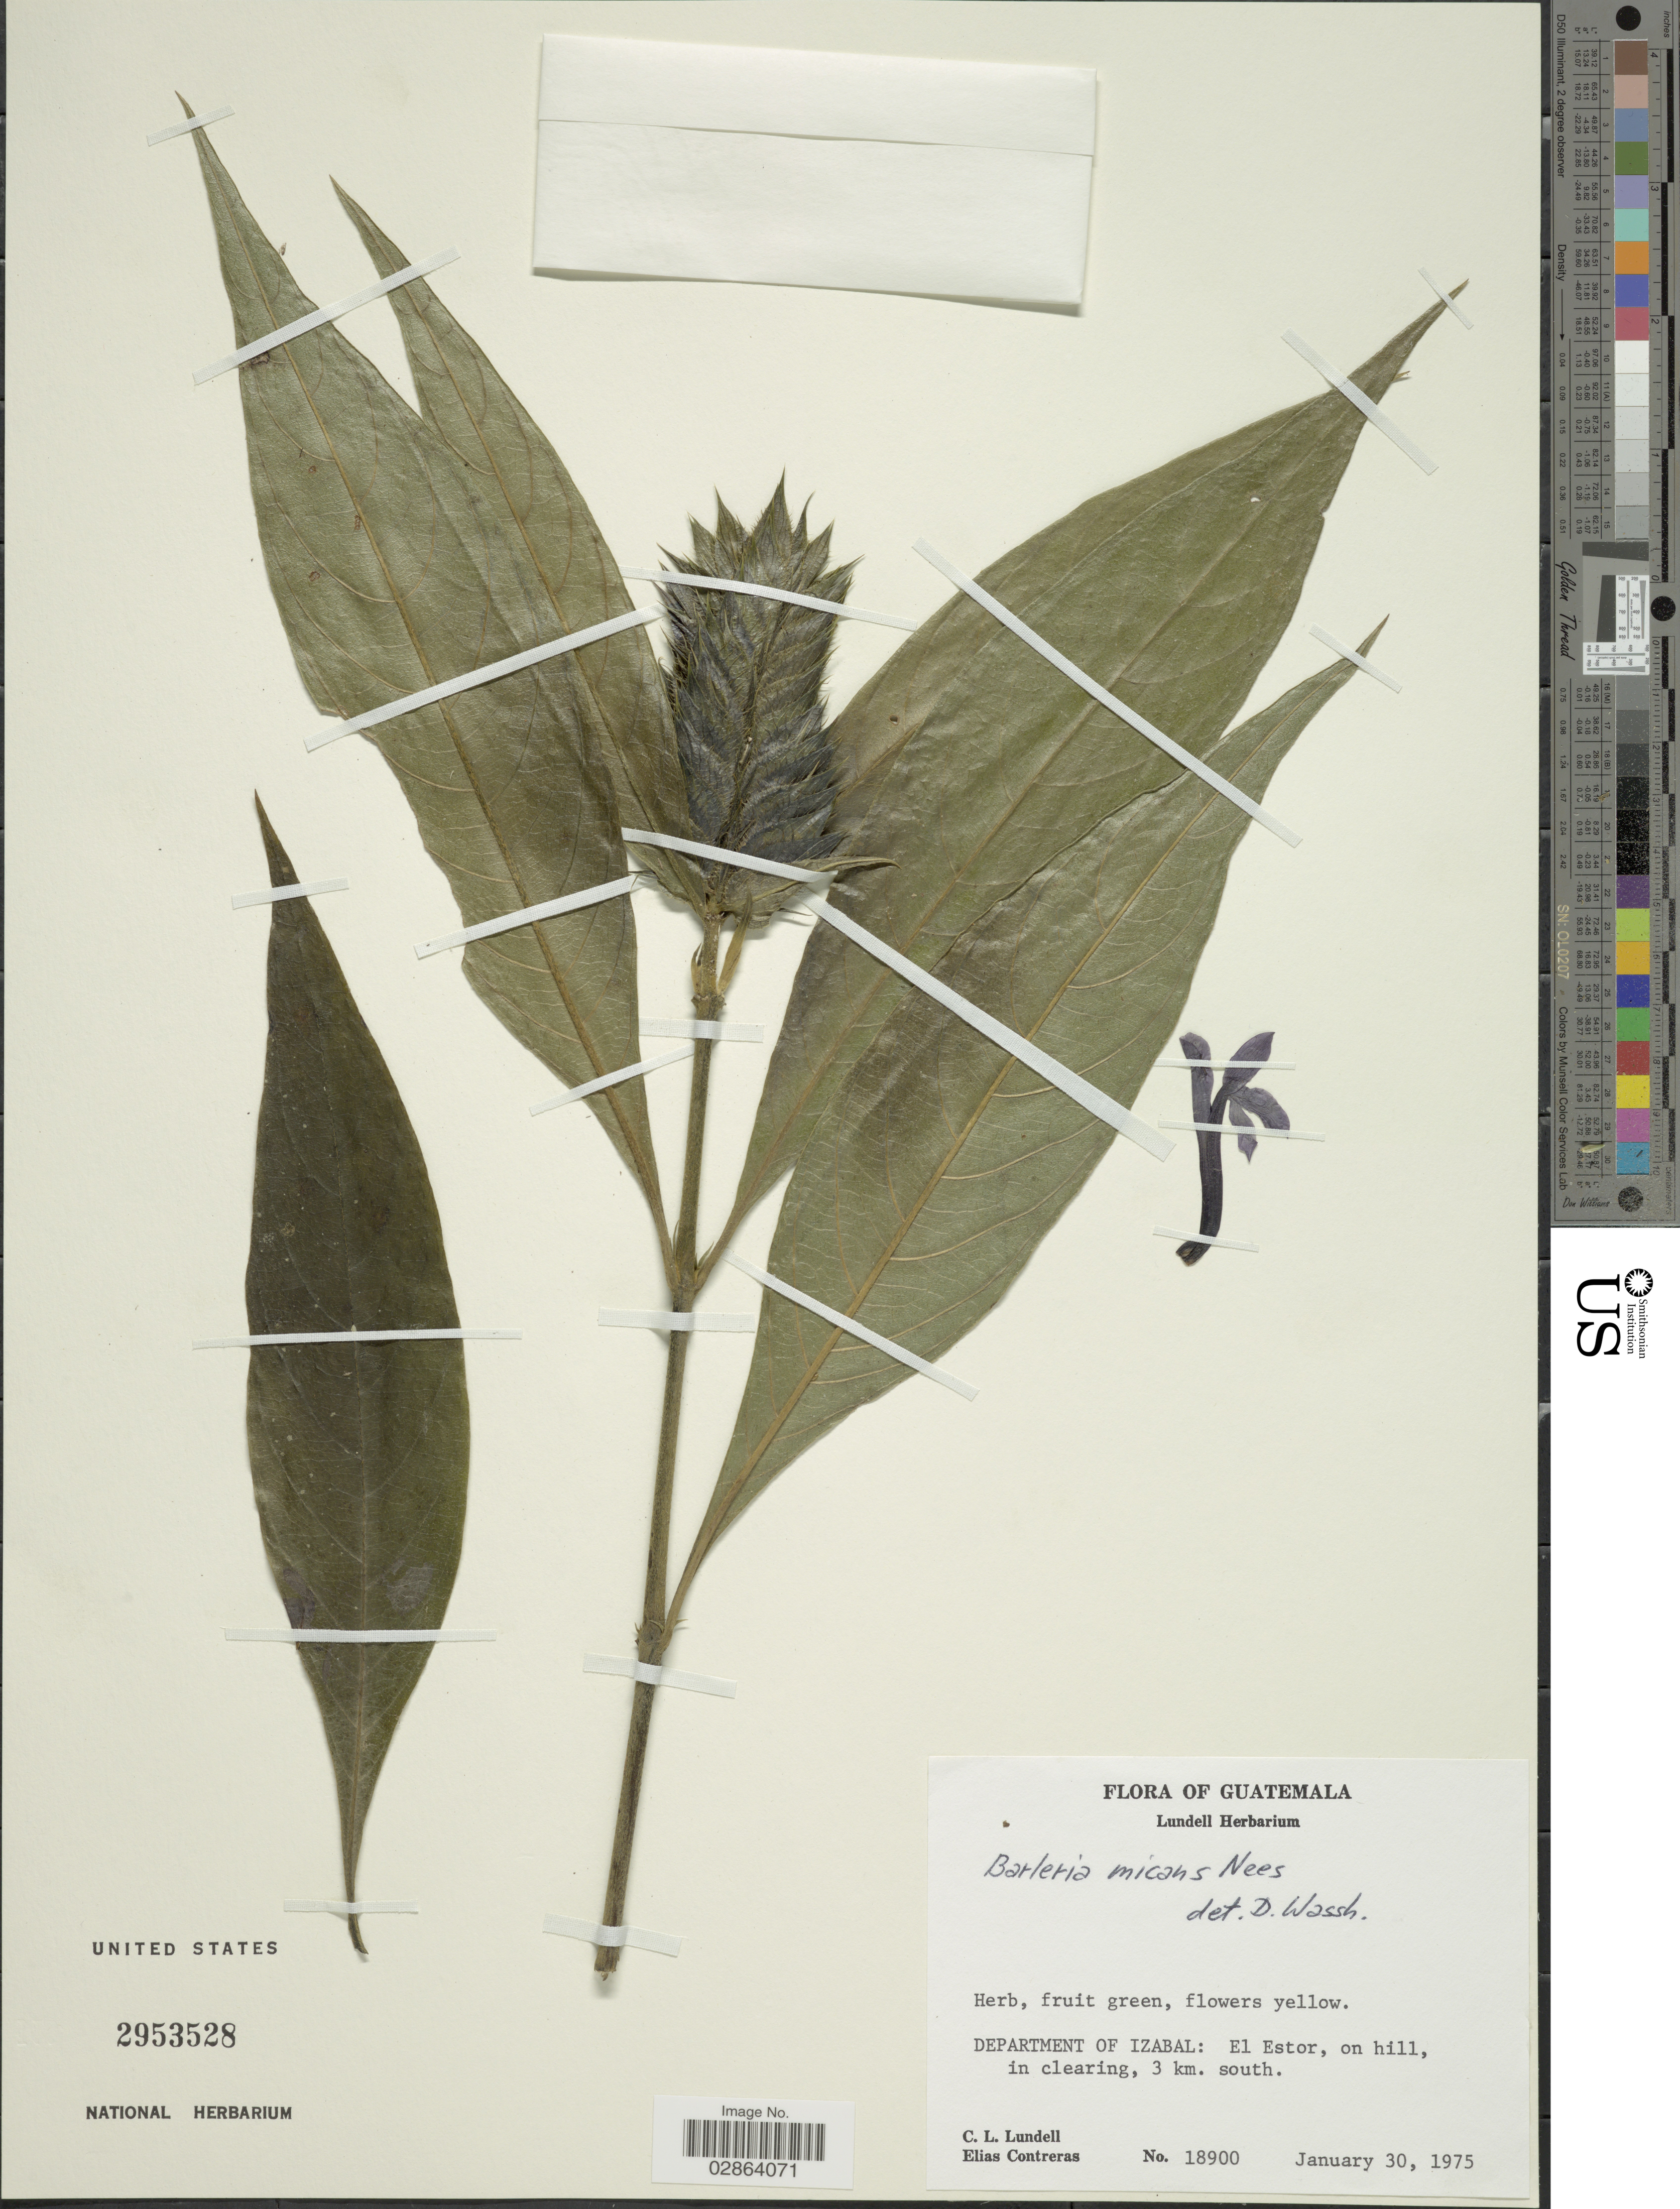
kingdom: Plantae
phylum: Tracheophyta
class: Magnoliopsida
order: Lamiales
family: Acanthaceae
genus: Barleria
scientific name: Barleria oenotheroides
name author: Dum. Cours.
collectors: C. L. Lundell & E. Contreras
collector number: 18900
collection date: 1975-01-30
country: Guatemala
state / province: Izabal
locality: Department of Izabal: El Estor, on hill, 3 km. south.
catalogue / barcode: US 2953528